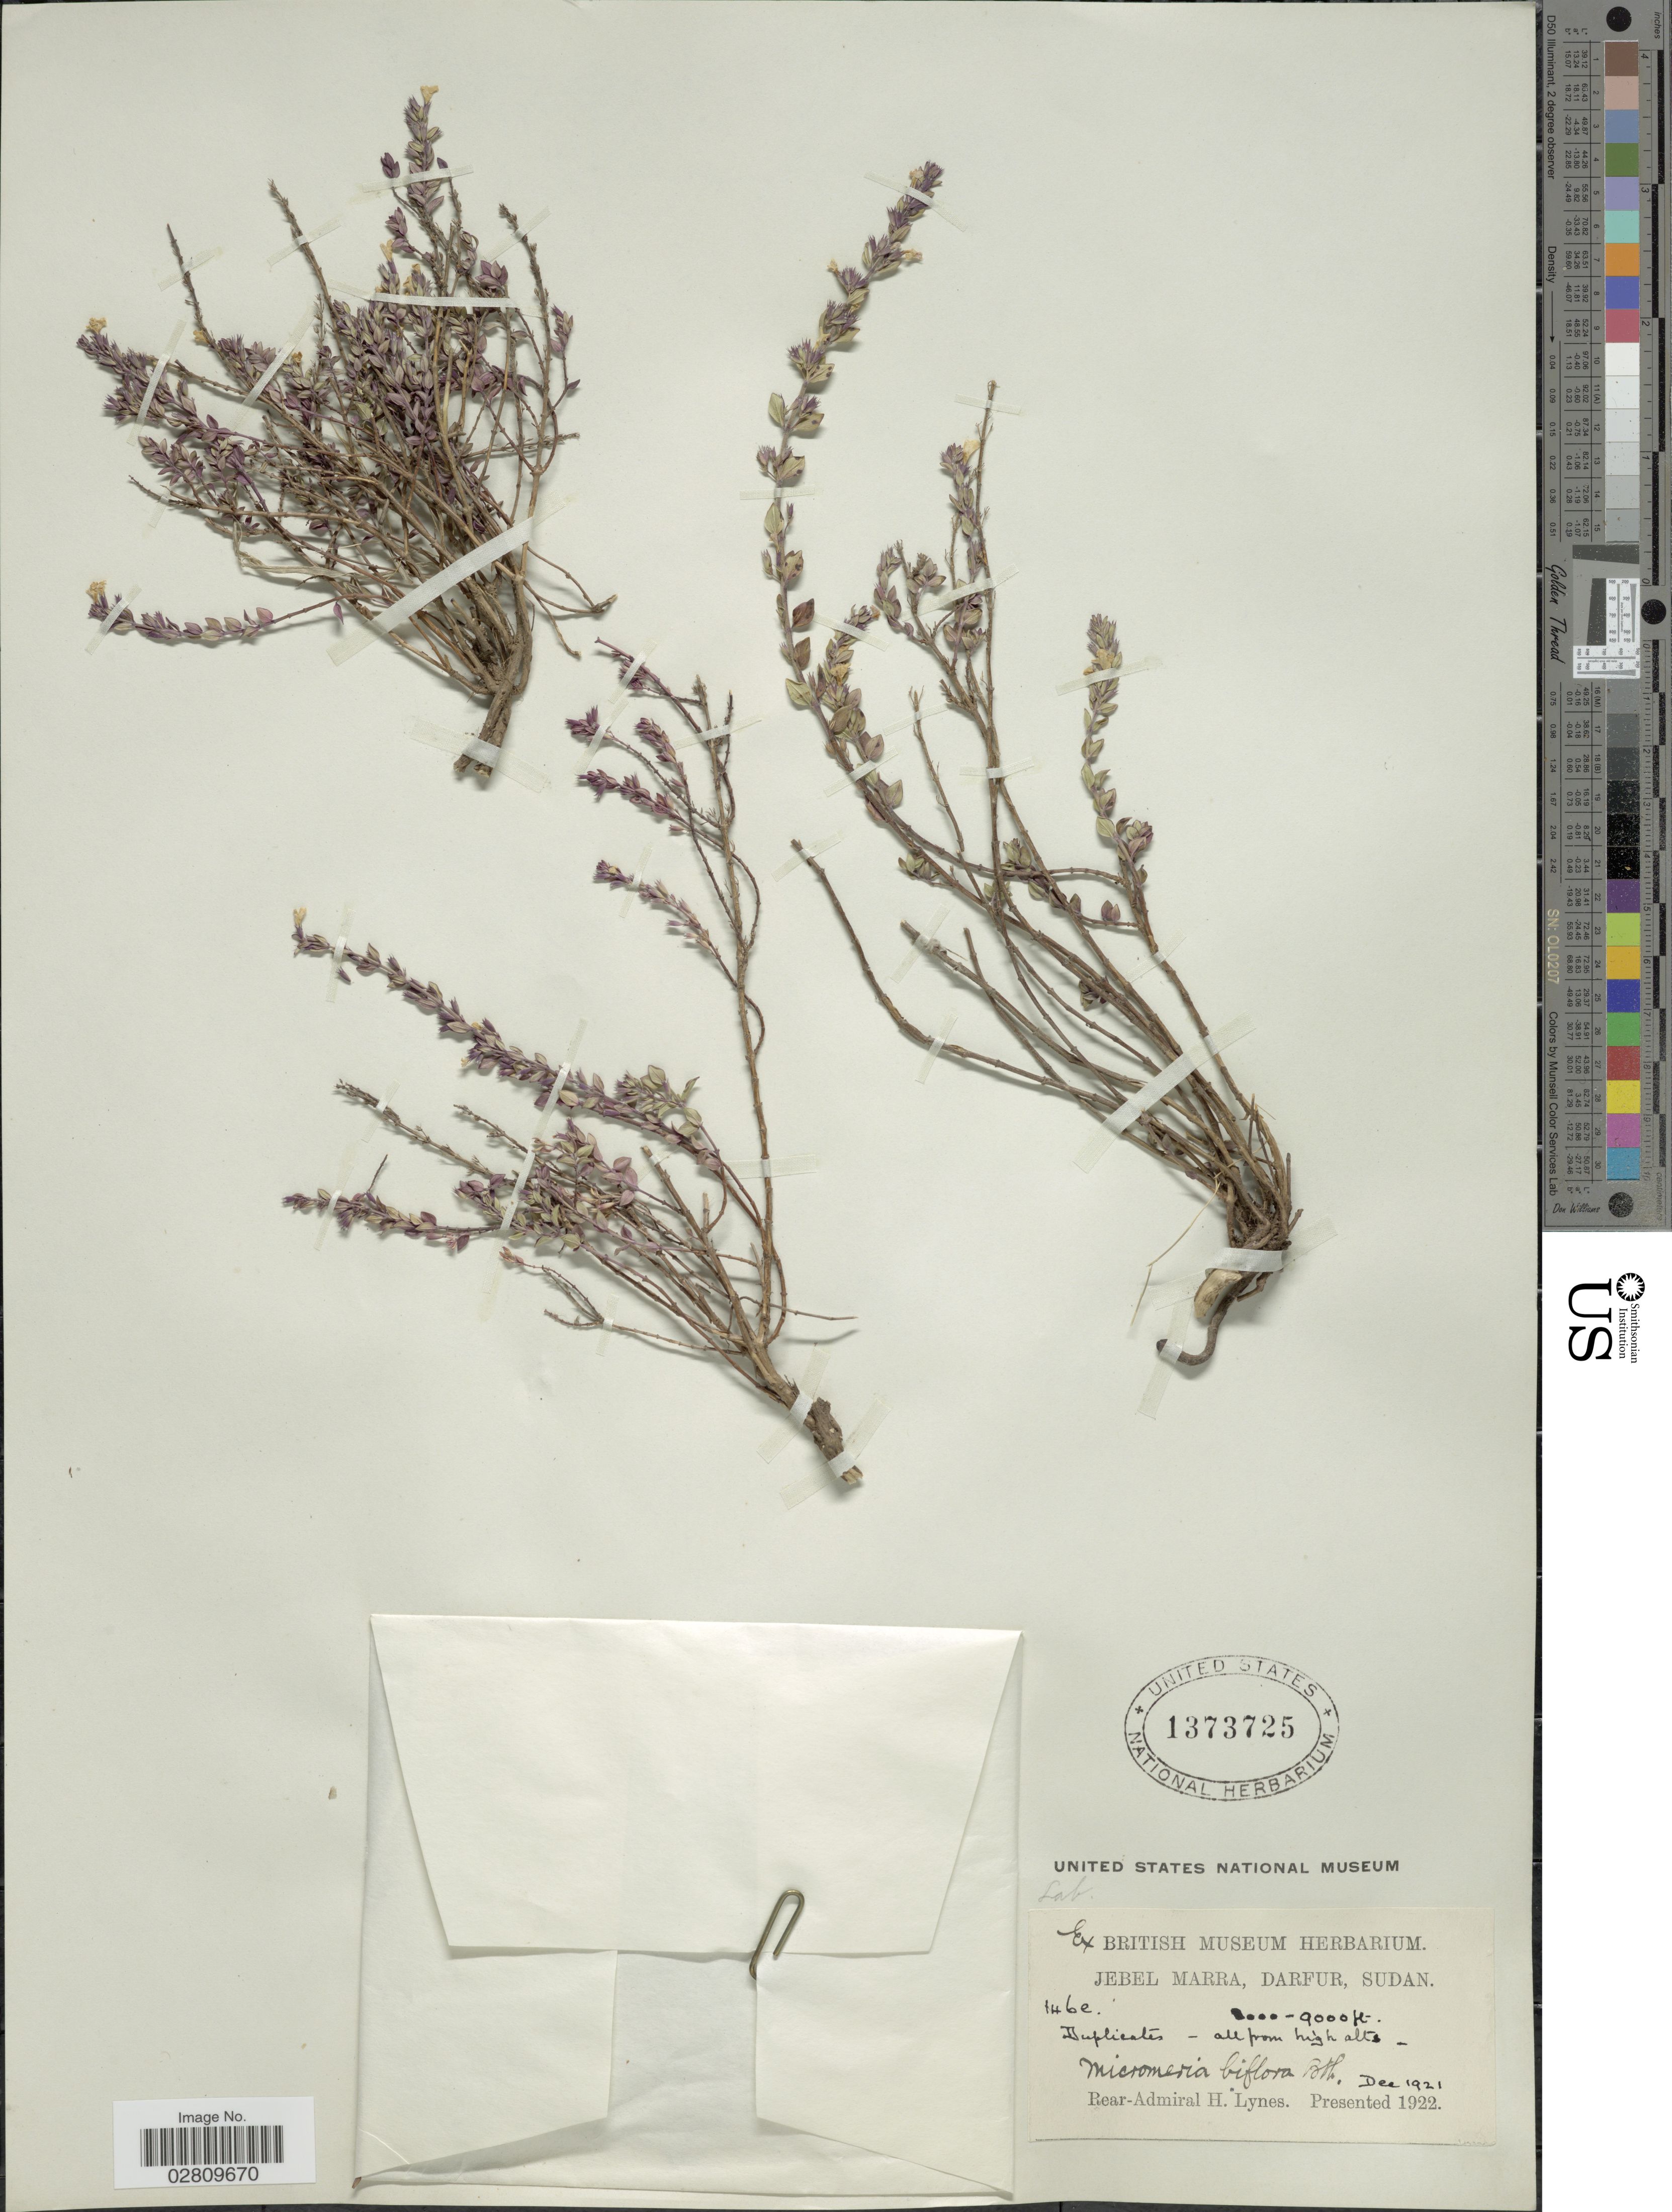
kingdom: Plantae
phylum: Tracheophyta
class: Magnoliopsida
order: Lamiales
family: Lamiaceae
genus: Micromeria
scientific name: Micromeria biflora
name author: (Buch.-Ham. ex D. Don) Benth.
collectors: H. Lynes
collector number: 146e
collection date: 1921-12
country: Sudan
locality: Jebel Marra, Darfur.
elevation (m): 2438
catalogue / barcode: US 1373725